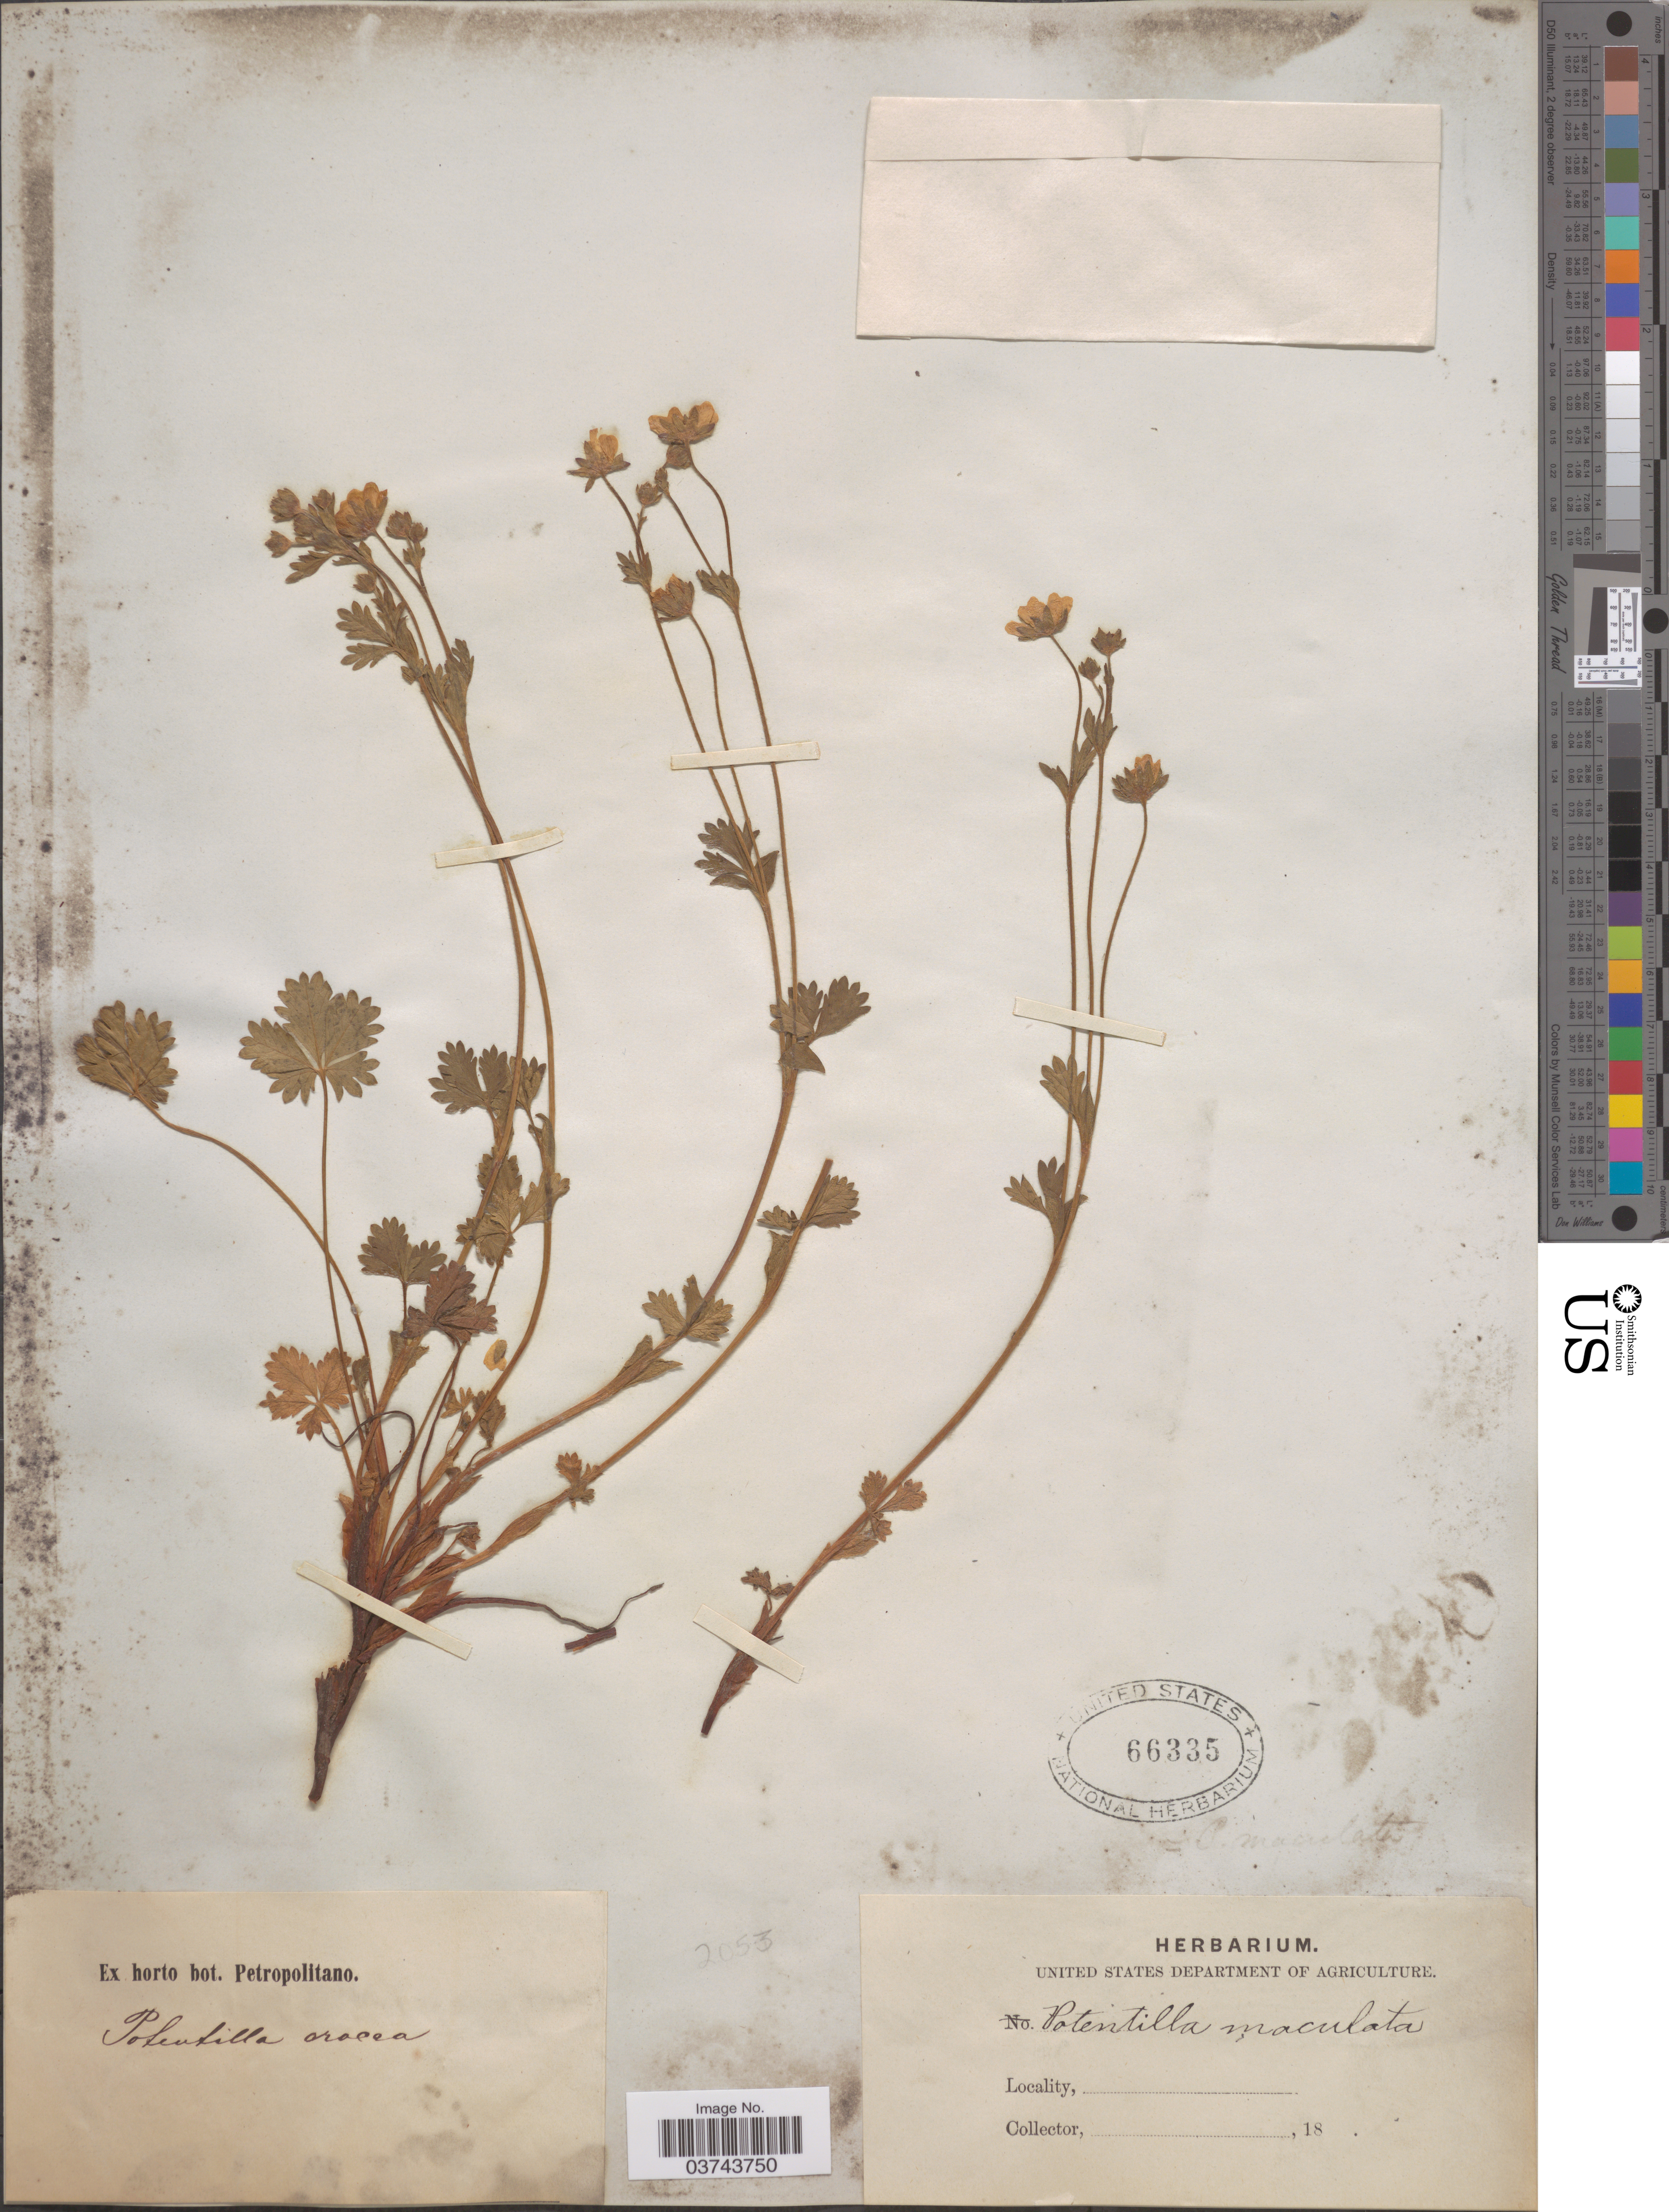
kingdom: Plantae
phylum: Tracheophyta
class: Magnoliopsida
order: Rosales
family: Rosaceae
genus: Potentilla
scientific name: Potentilla maculata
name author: Gilib.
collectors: ex Horto Bot. Petropolitano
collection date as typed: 18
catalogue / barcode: US 66335